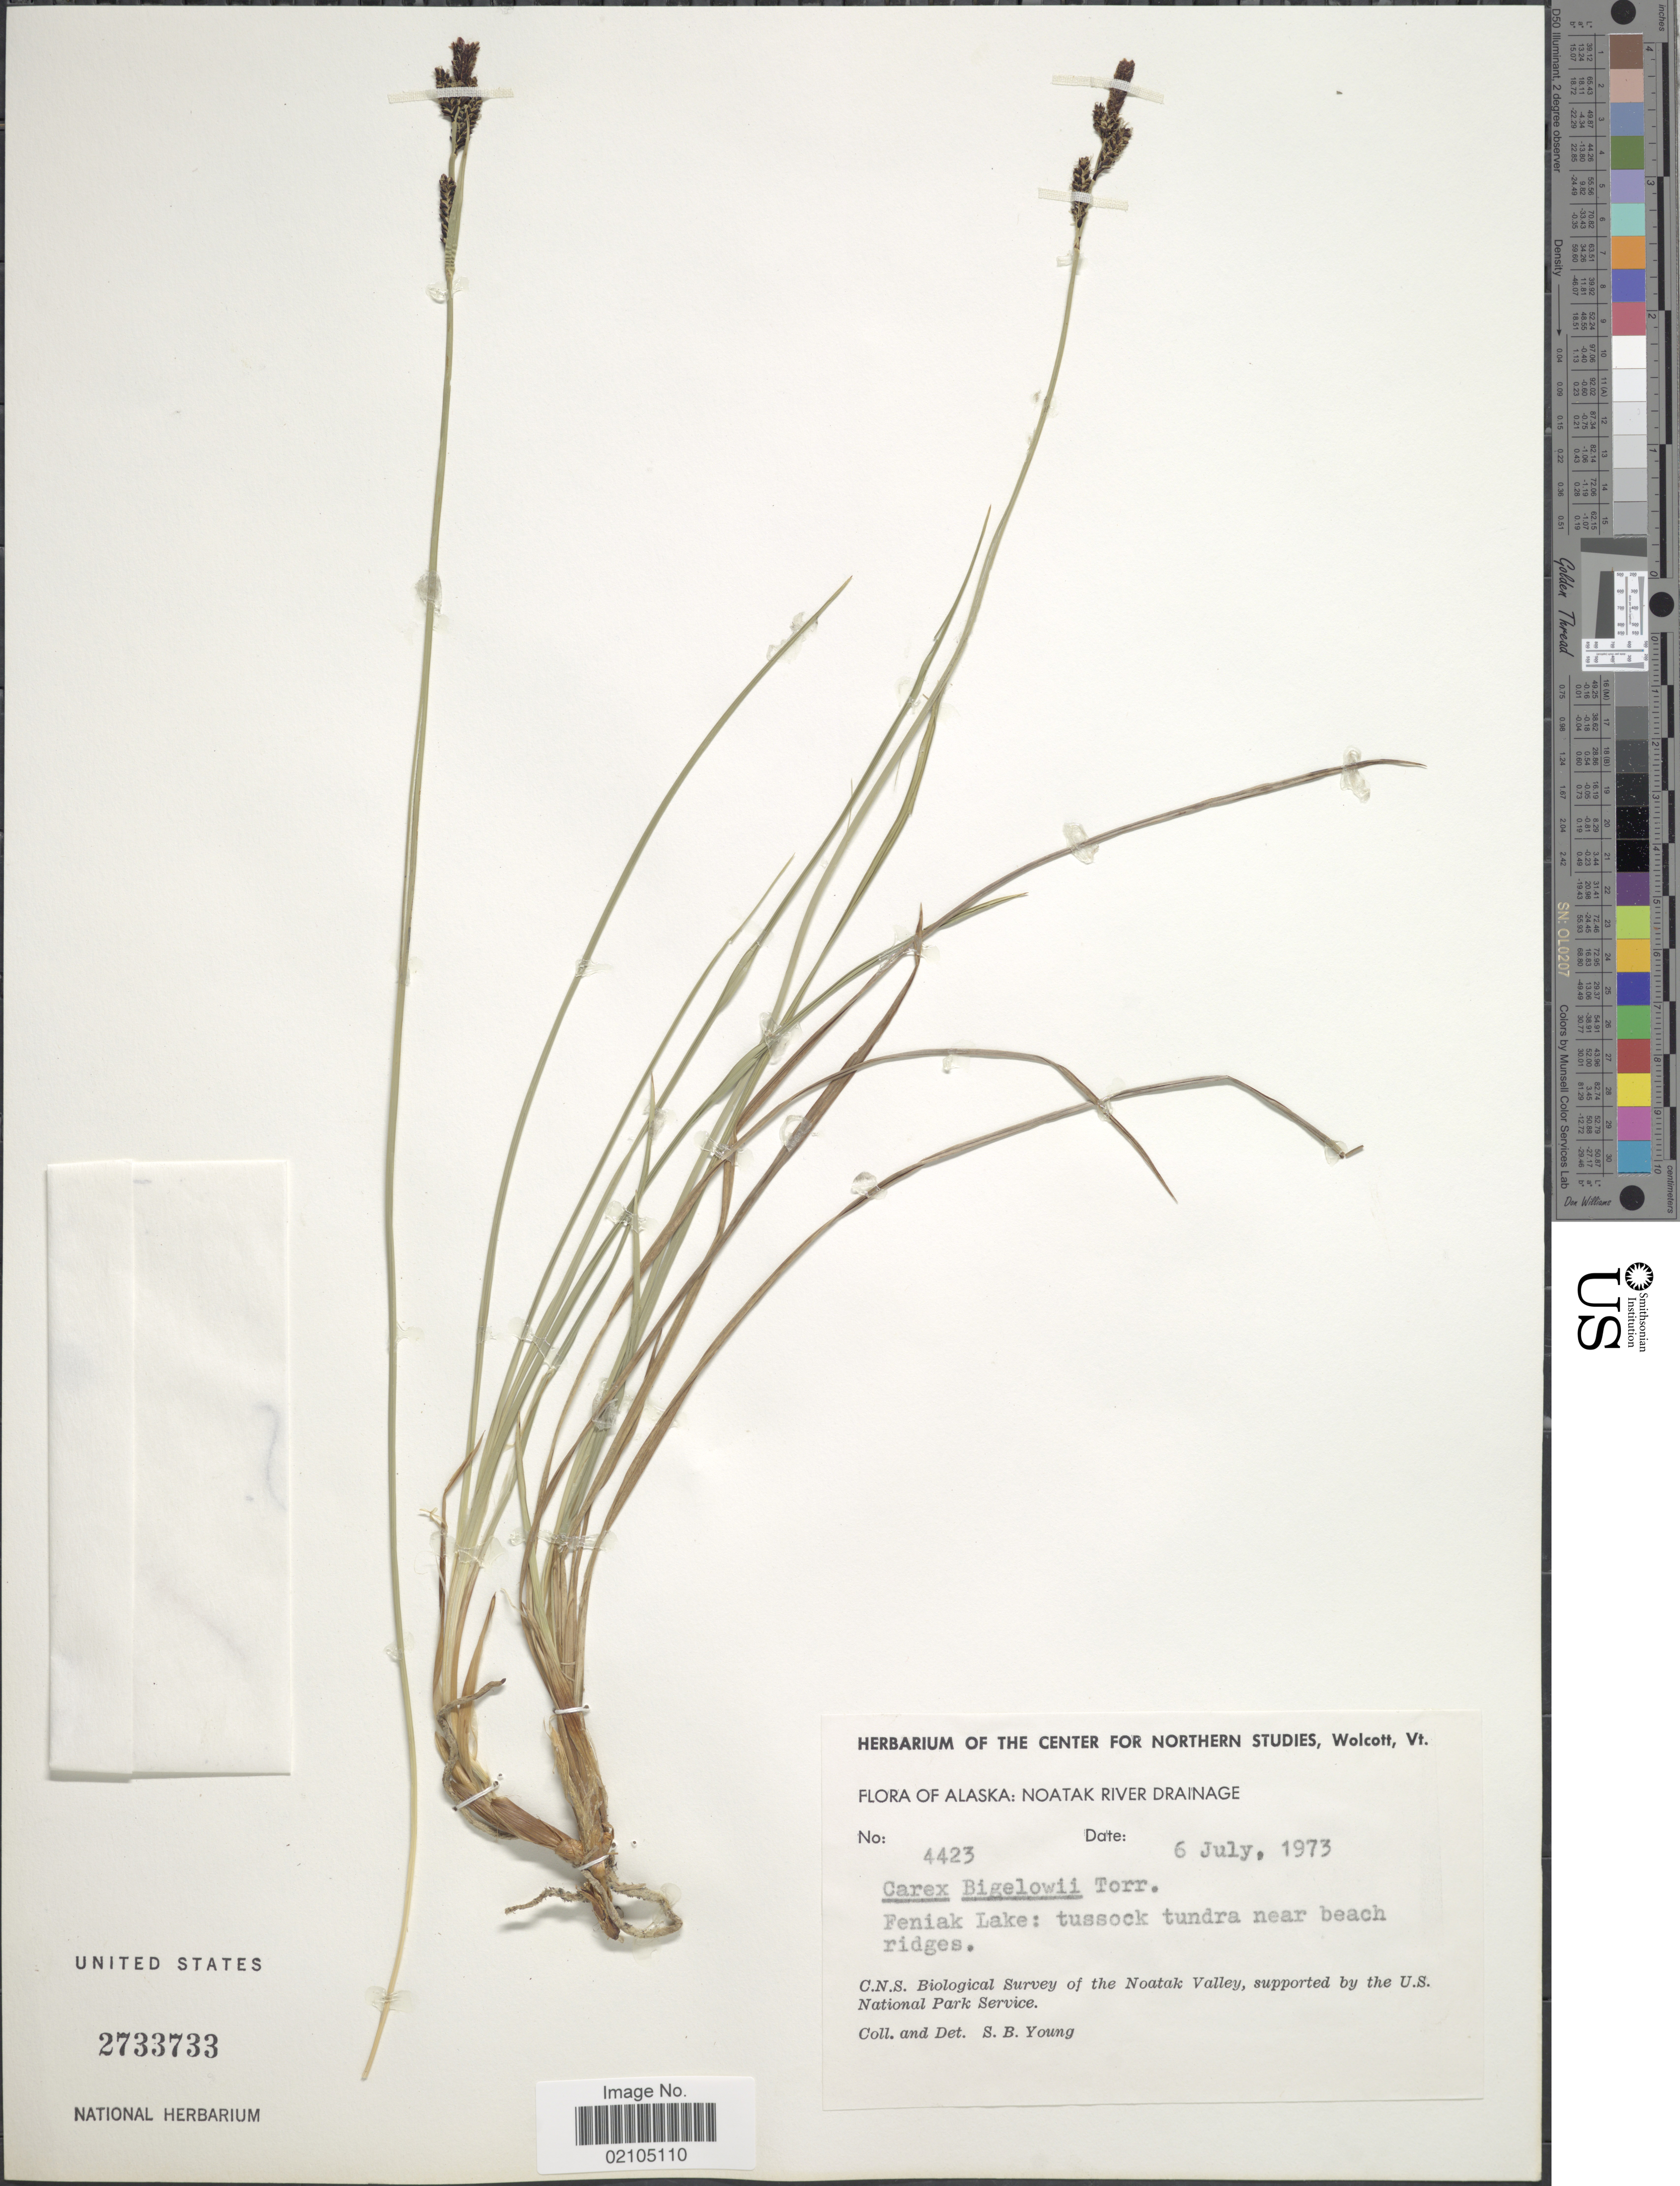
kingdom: Plantae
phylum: Tracheophyta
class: Liliopsida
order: Poales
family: Cyperaceae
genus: Carex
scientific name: Carex bigelowii subsp. lugens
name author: (Holm) T.V. Egorova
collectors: S. Young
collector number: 4423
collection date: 1973-07-06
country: United States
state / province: Alaska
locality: Noatak River Drainage. Feniak Lake: tussock tundra between beach ridges. Noatak Valley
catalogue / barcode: US 2733733